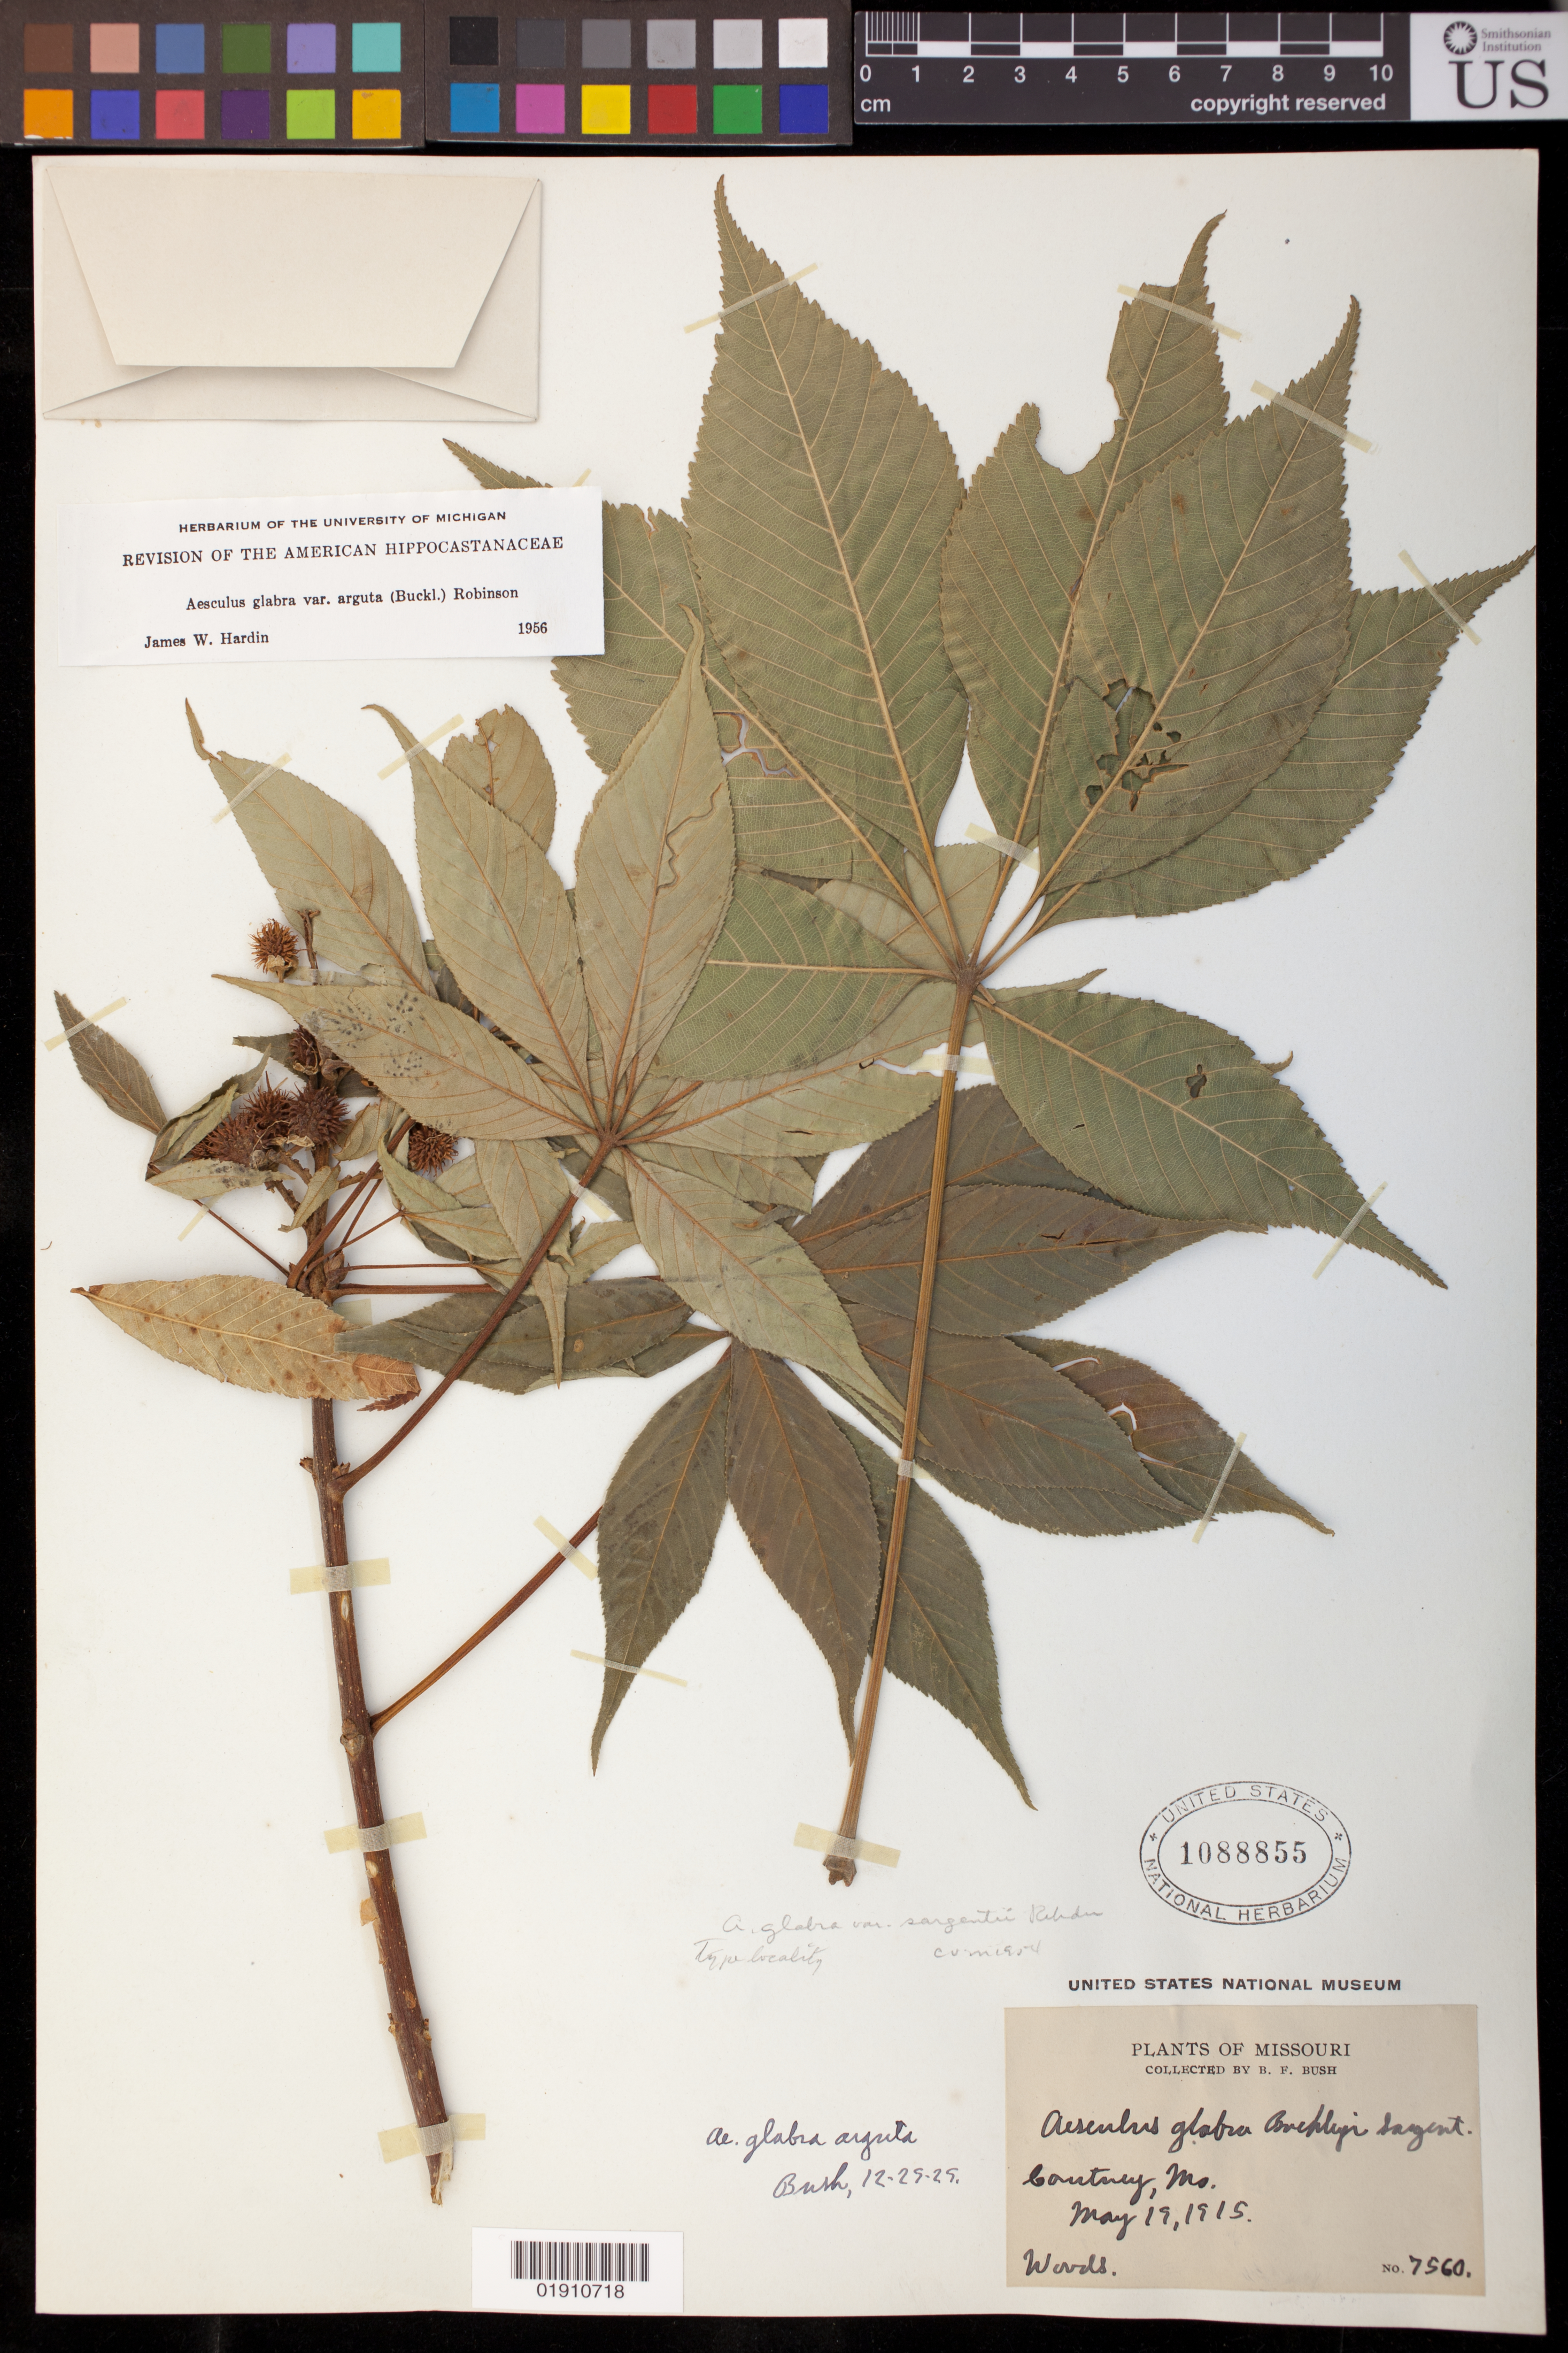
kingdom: Plantae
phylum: Tracheophyta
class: Magnoliopsida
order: Sapindales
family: Sapindaceae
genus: Aesculus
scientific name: Aesculus glabra var. anguta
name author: (Buckley) B.L. Rob.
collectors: B. F. Bush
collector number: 7560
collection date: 1915-05-19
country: United States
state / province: Missouri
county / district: Jackson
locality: Courtney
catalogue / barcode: US 1088855